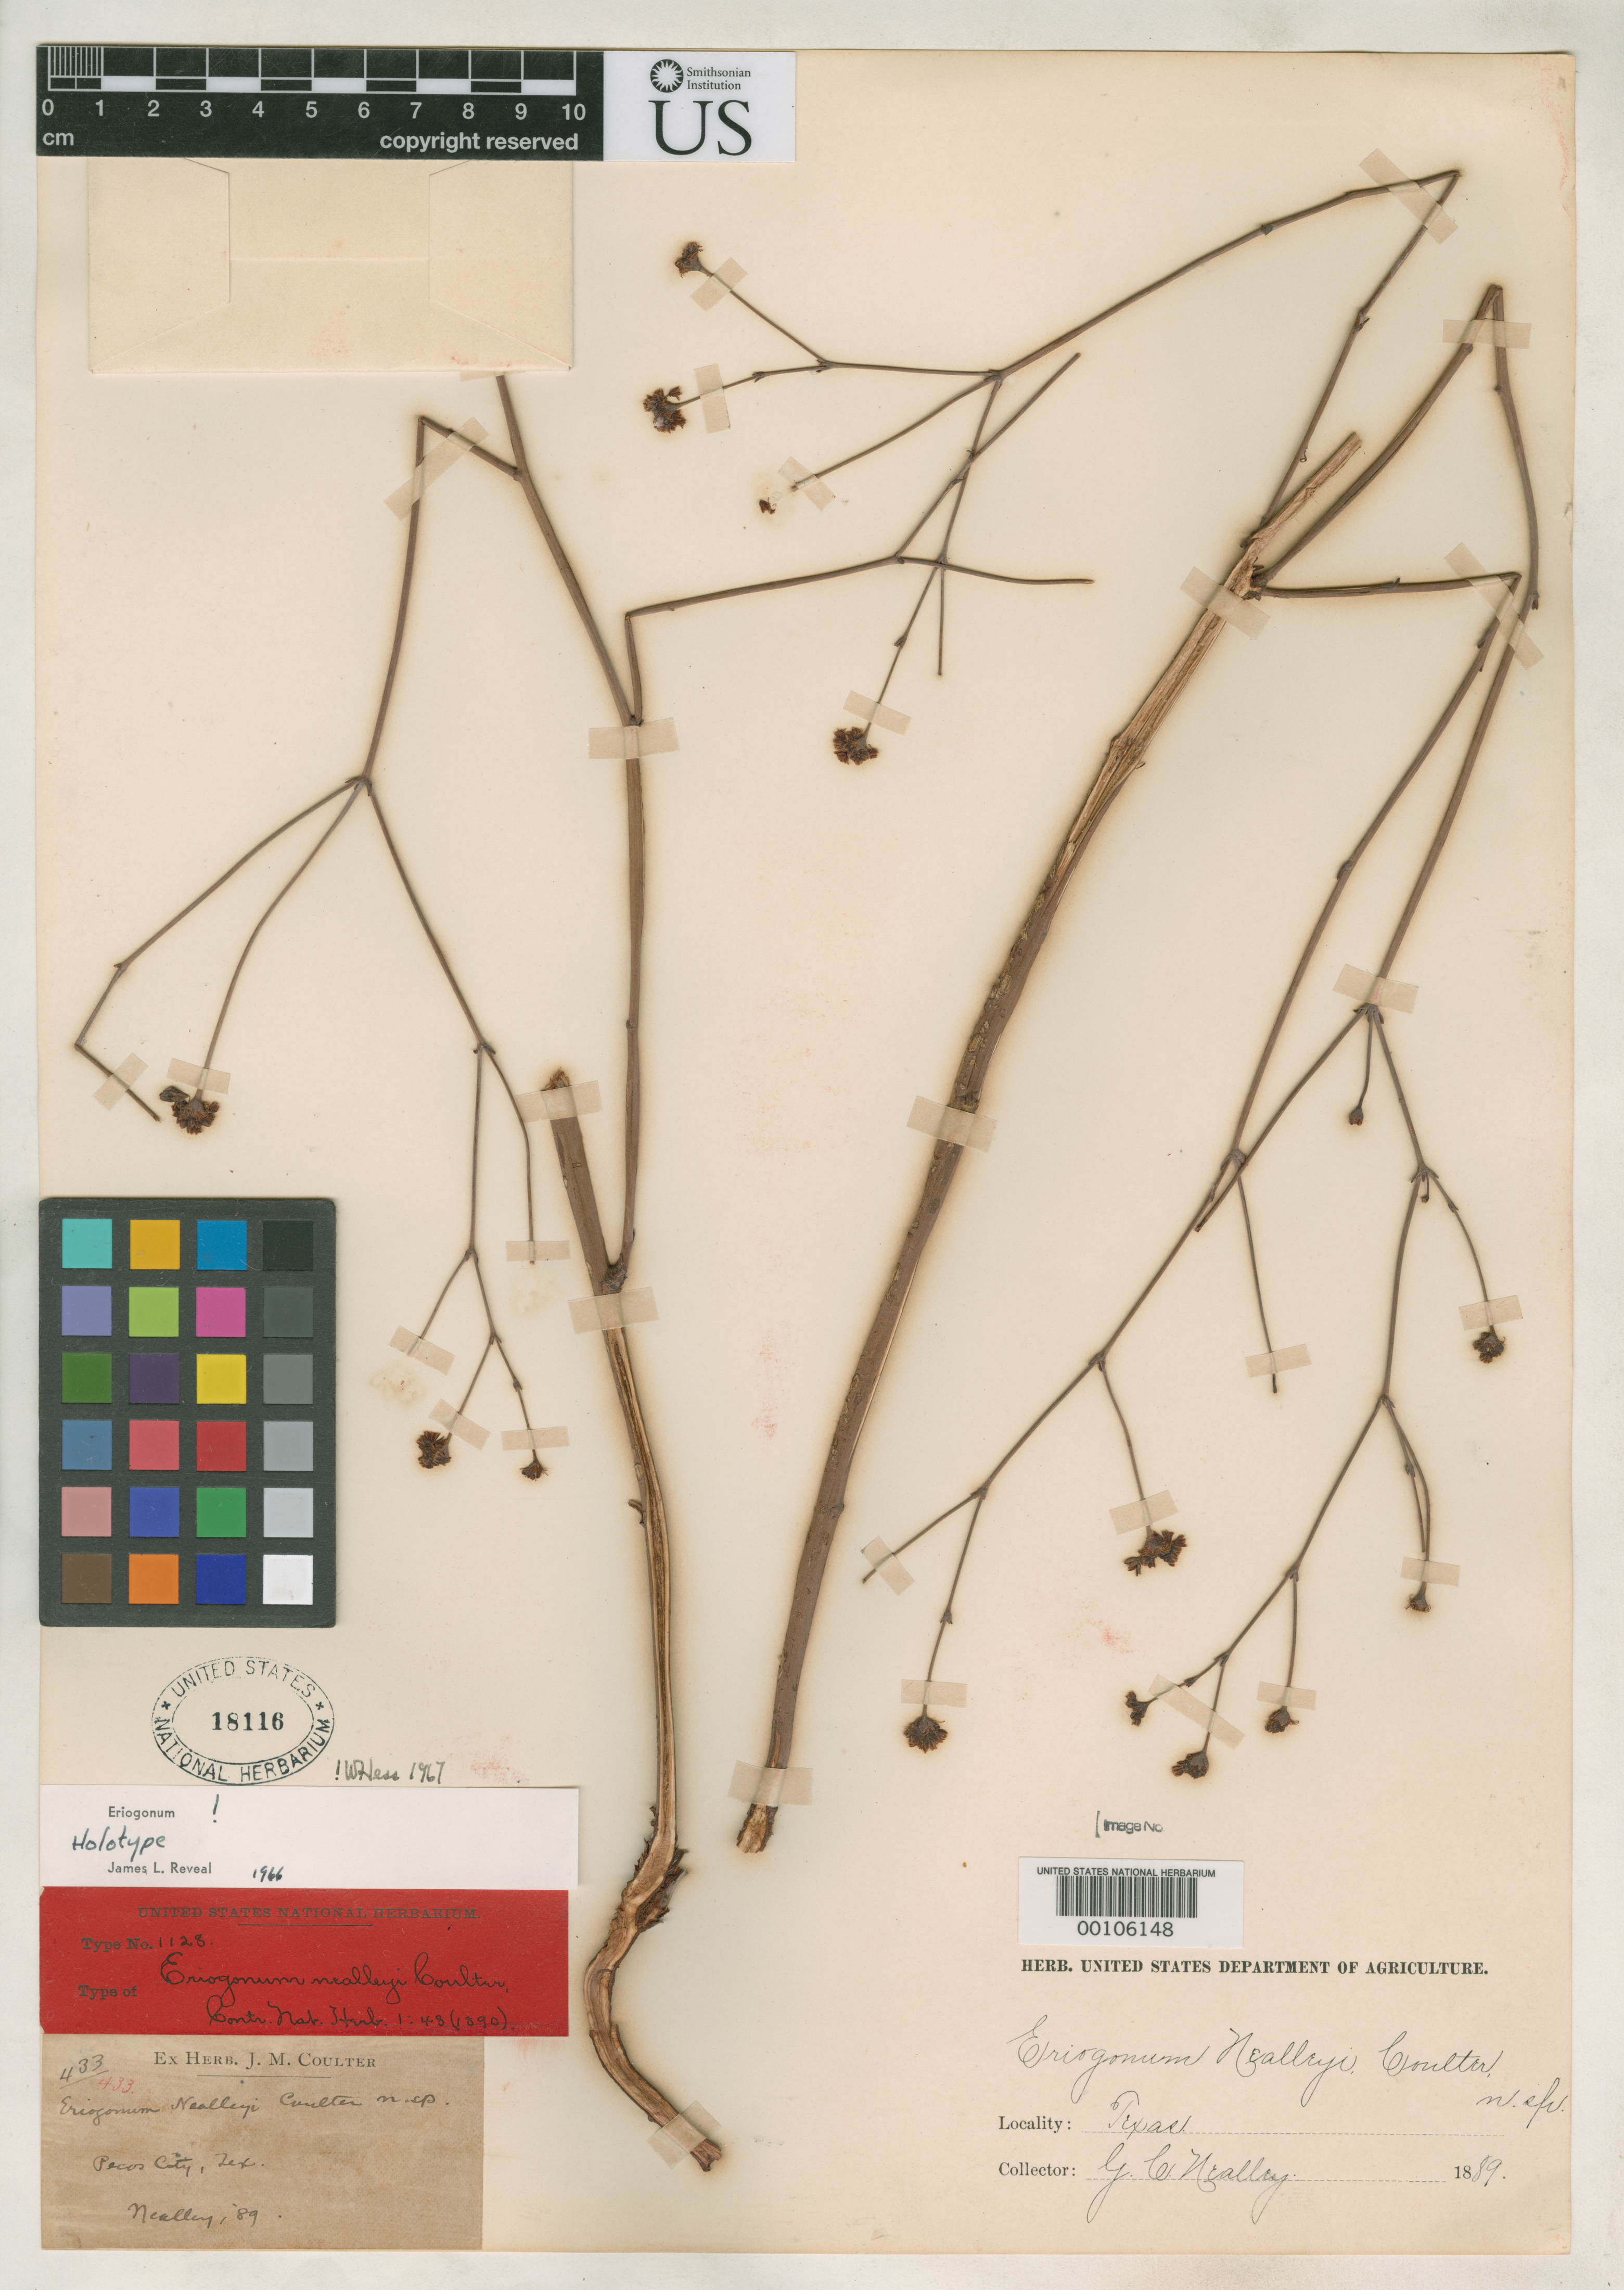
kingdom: Plantae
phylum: Tracheophyta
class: Magnoliopsida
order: Caryophyllales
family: Polygonaceae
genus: Eriogonum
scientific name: Eriogonum nealleyi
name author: J.M. Coult.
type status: Holotype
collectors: G. C. Nealley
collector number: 433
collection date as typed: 1889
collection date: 1889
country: United States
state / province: Texas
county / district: Reeves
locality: Near Pecos City.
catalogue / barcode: US 18116